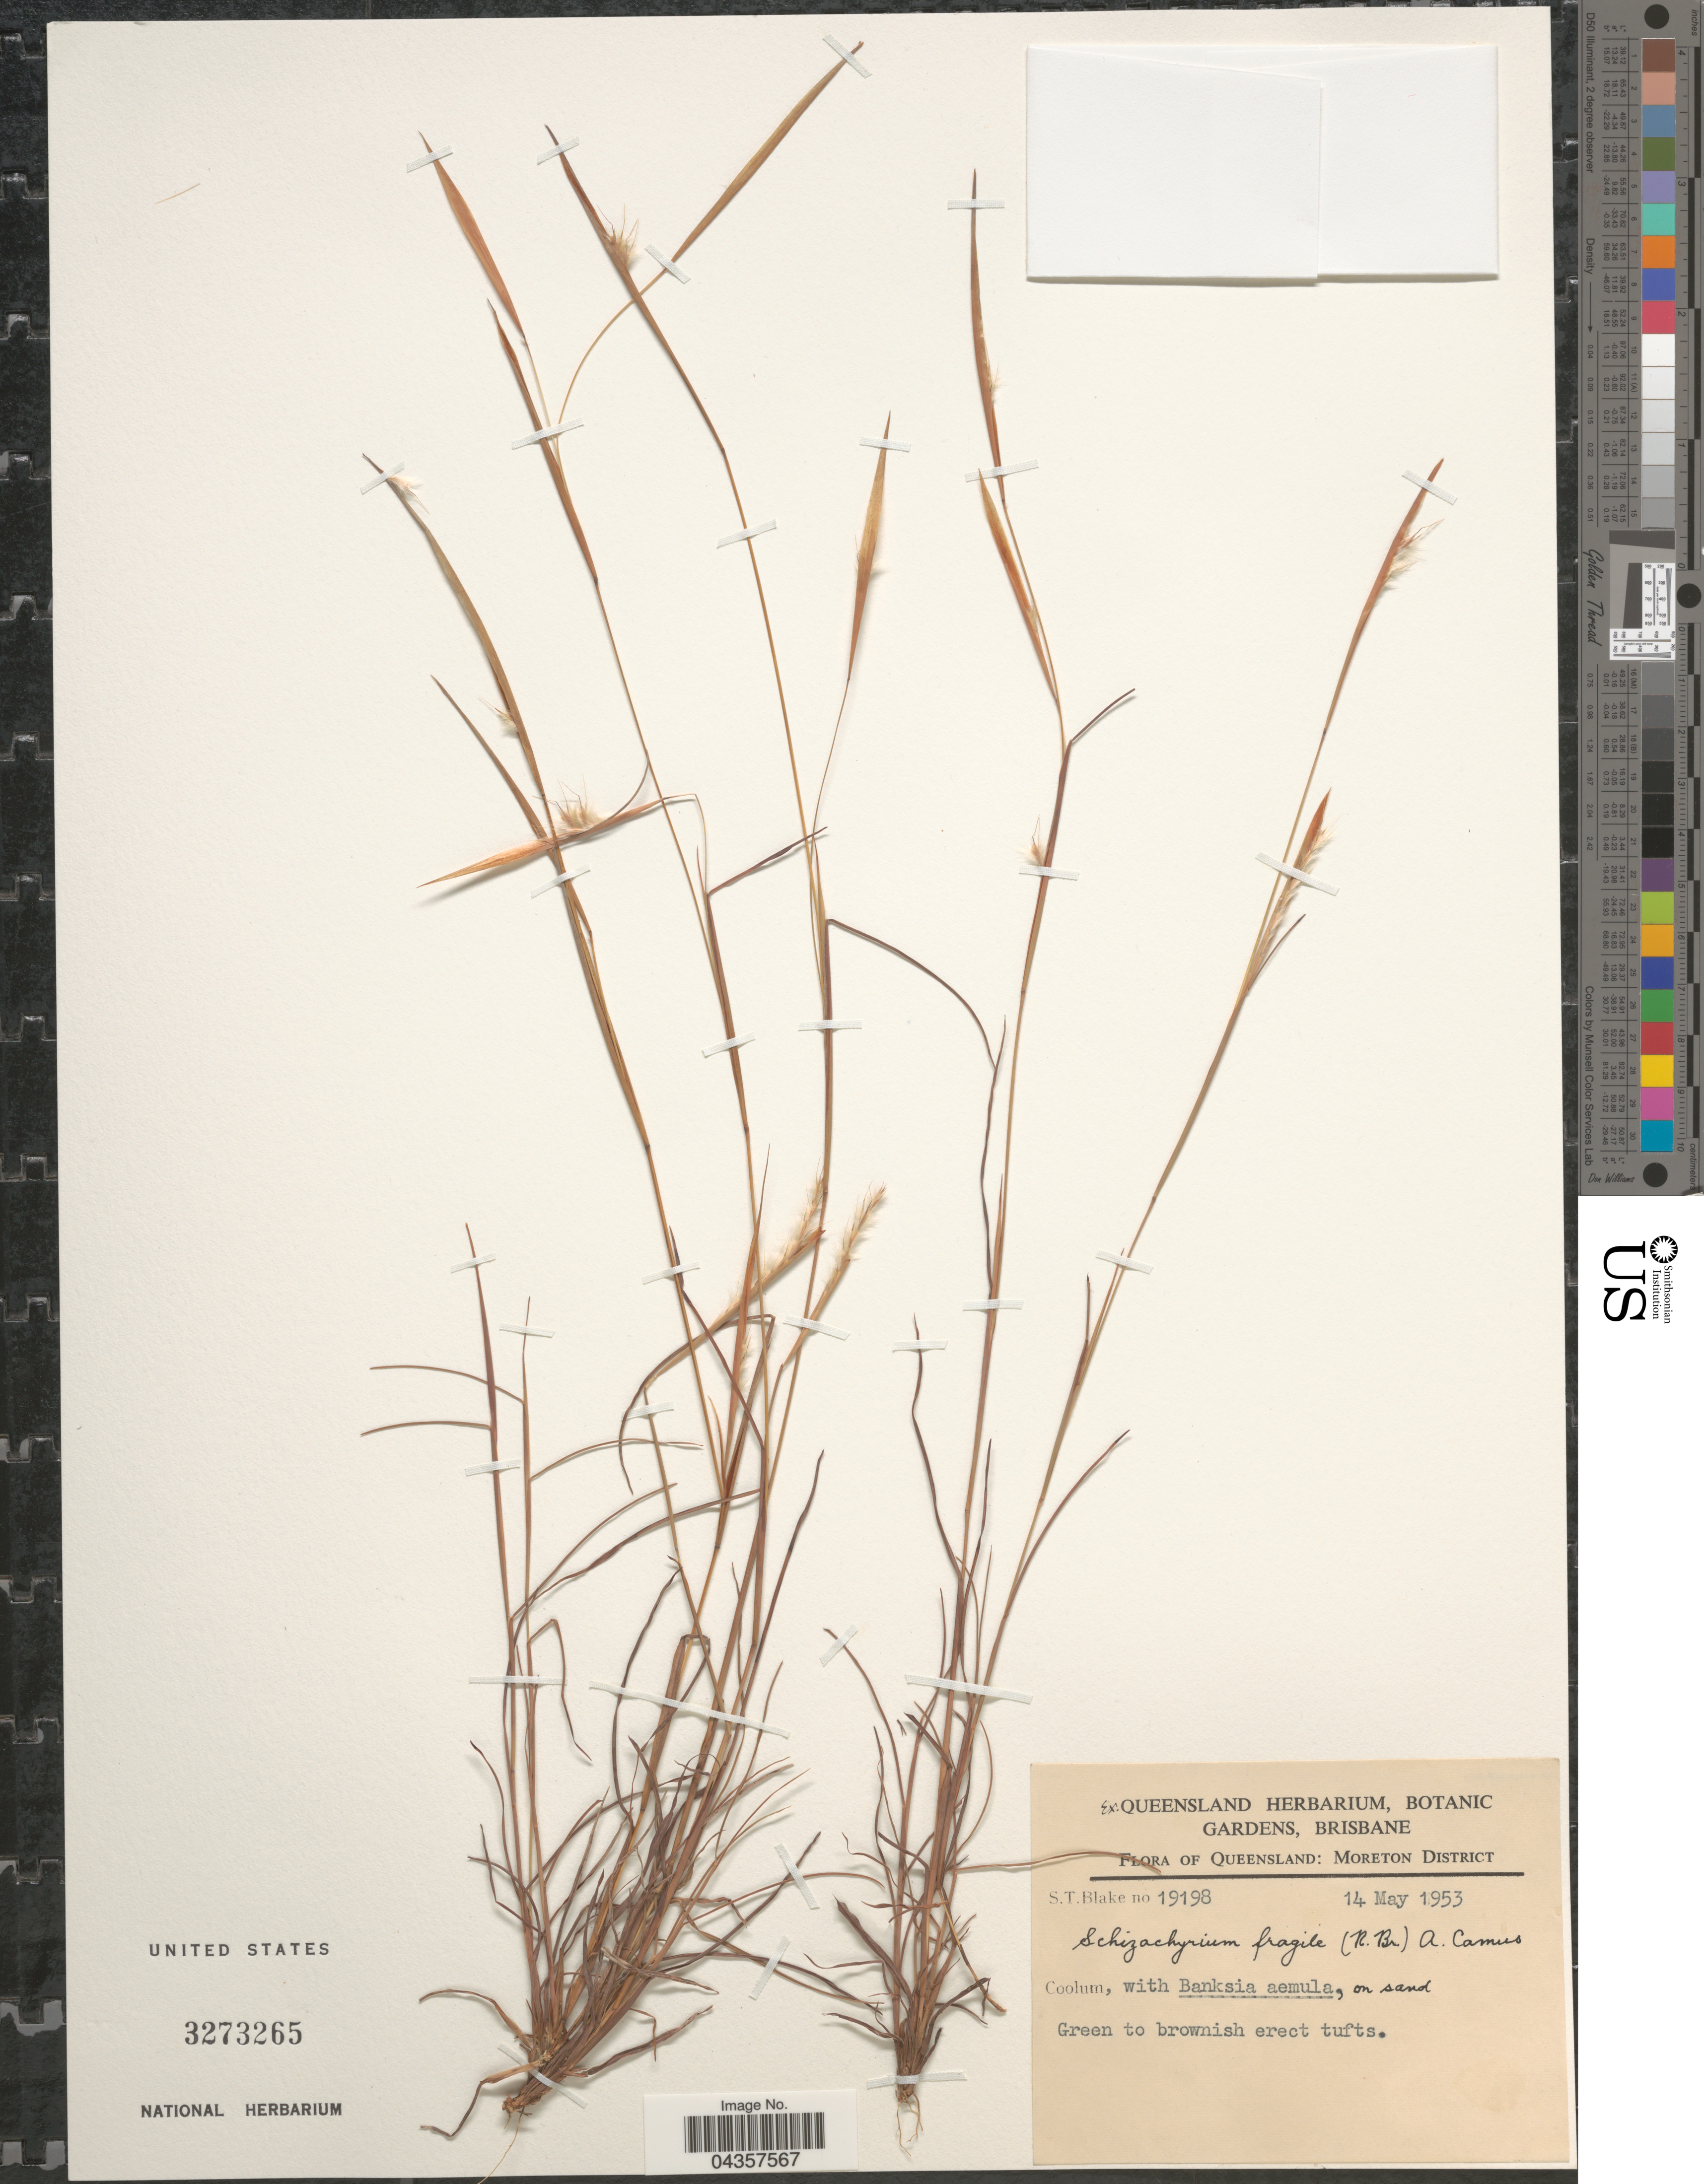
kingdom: Plantae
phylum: Tracheophyta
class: Liliopsida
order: Poales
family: Poaceae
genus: Schizachyrium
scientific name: Schizachyrium fragile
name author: (R. Br.) A. Camus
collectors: S. T. Blake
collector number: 19198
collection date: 1953-05-14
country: Australia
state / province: Queensland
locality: Moreton District. Coolum.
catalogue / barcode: US 3273265